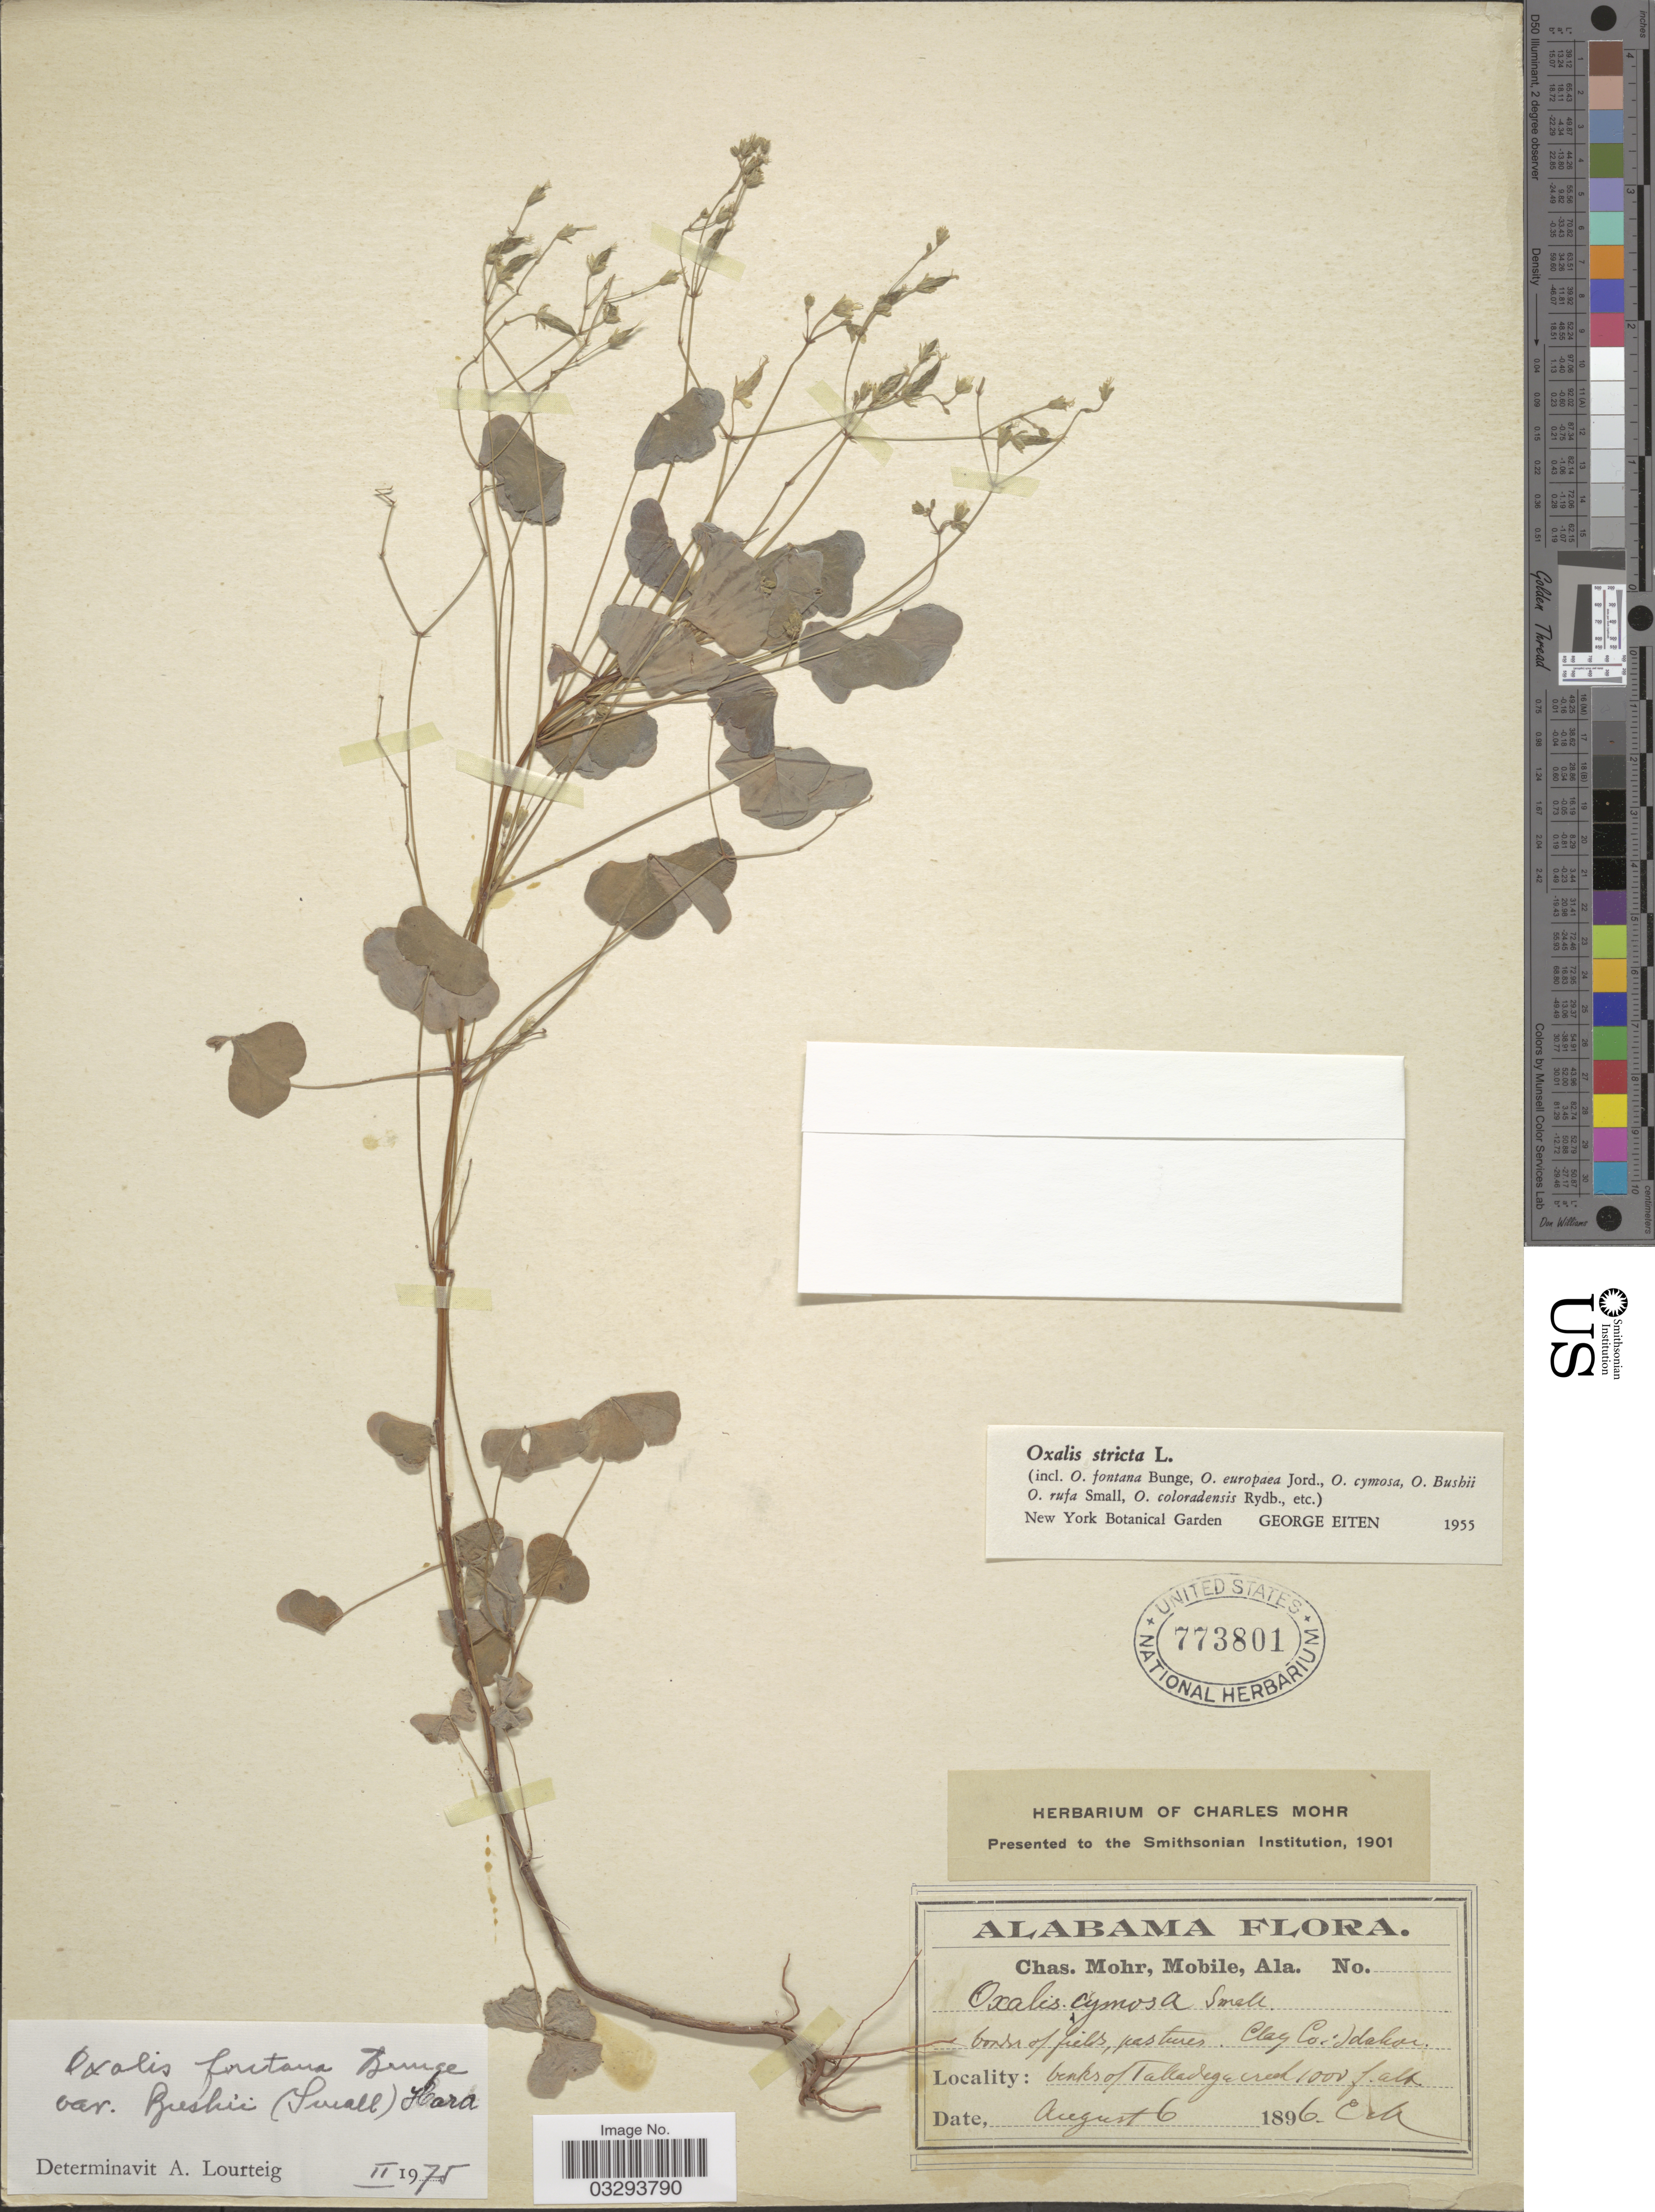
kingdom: Plantae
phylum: Tracheophyta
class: Magnoliopsida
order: Oxalidales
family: Oxalidaceae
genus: Oxalis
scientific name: Oxalis fontana var. bushii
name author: (Small) H. Hara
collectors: Mohr, C. T. (herbarium)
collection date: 1896-08-06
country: United States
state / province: Alabama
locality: Banks of Talladega creek.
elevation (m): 305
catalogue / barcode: US 773801